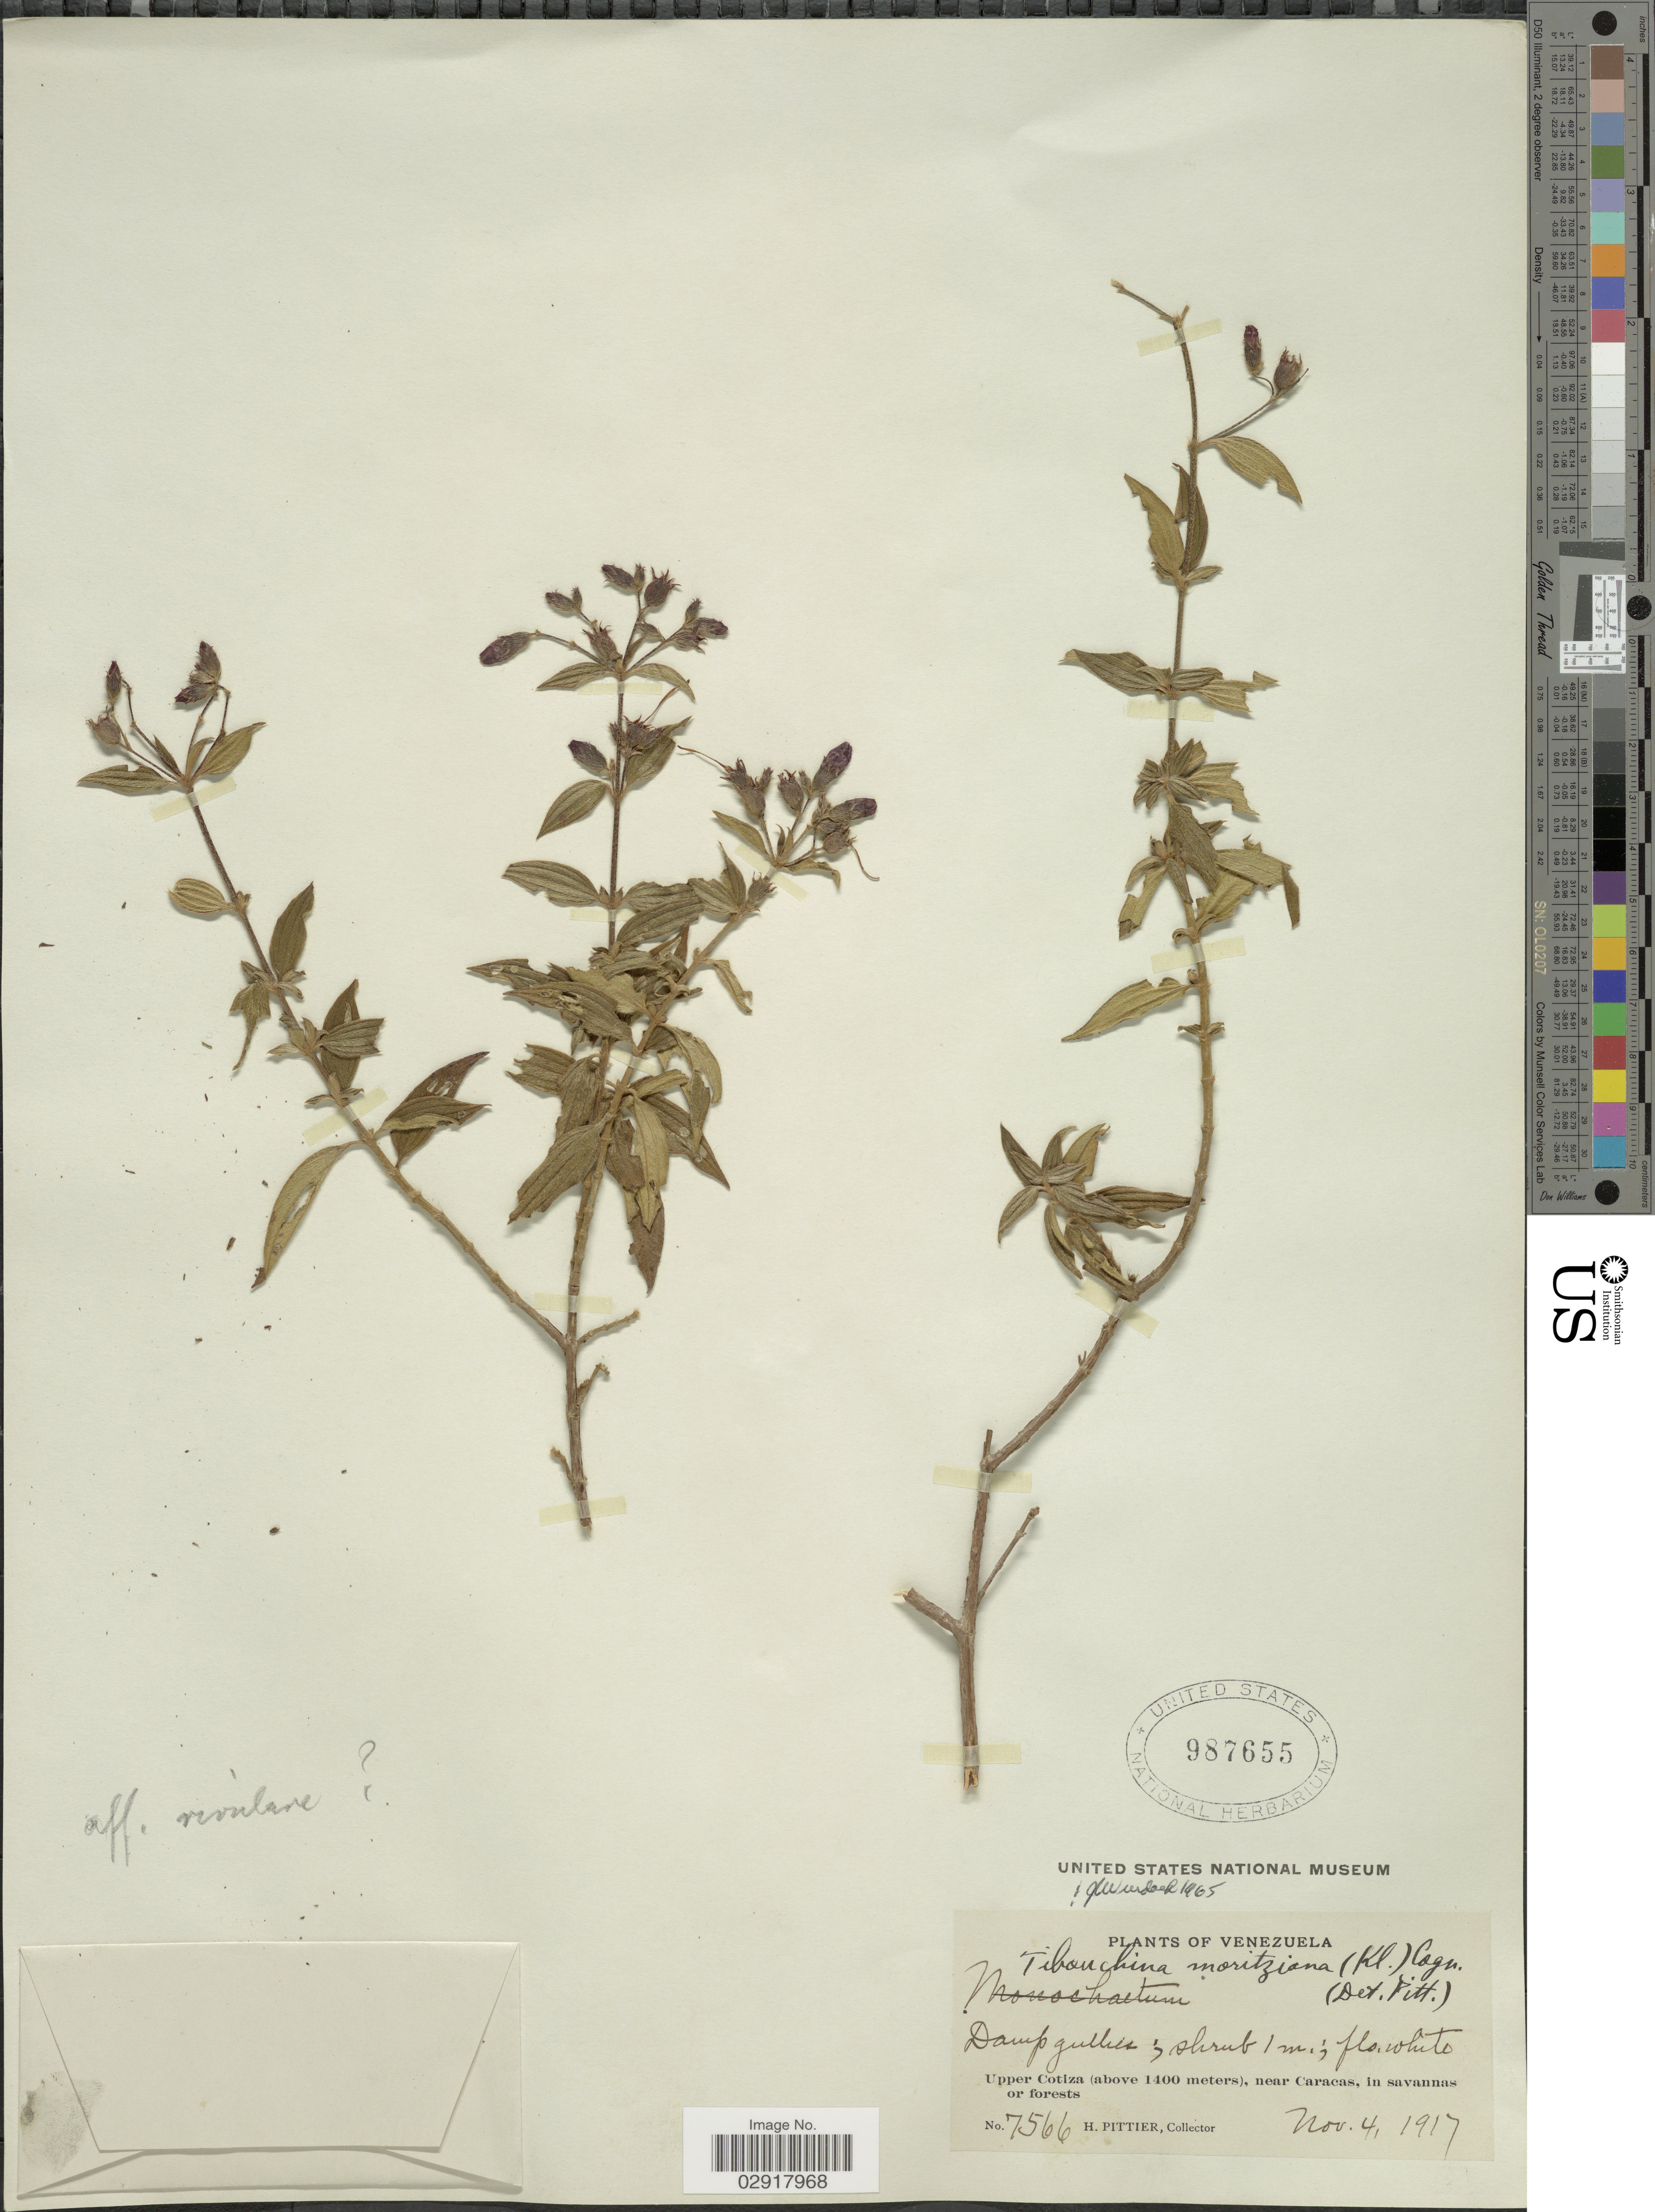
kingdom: Plantae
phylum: Tracheophyta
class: Magnoliopsida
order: Myrtales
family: Melastomataceae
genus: Chaetogastra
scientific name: Chaetogastra geitneriana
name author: Schltdl.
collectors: H. F. Pittier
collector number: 7566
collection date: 1917-11-04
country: Venezuela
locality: Upper Cotiza, near Caracas.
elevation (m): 1400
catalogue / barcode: US 987655